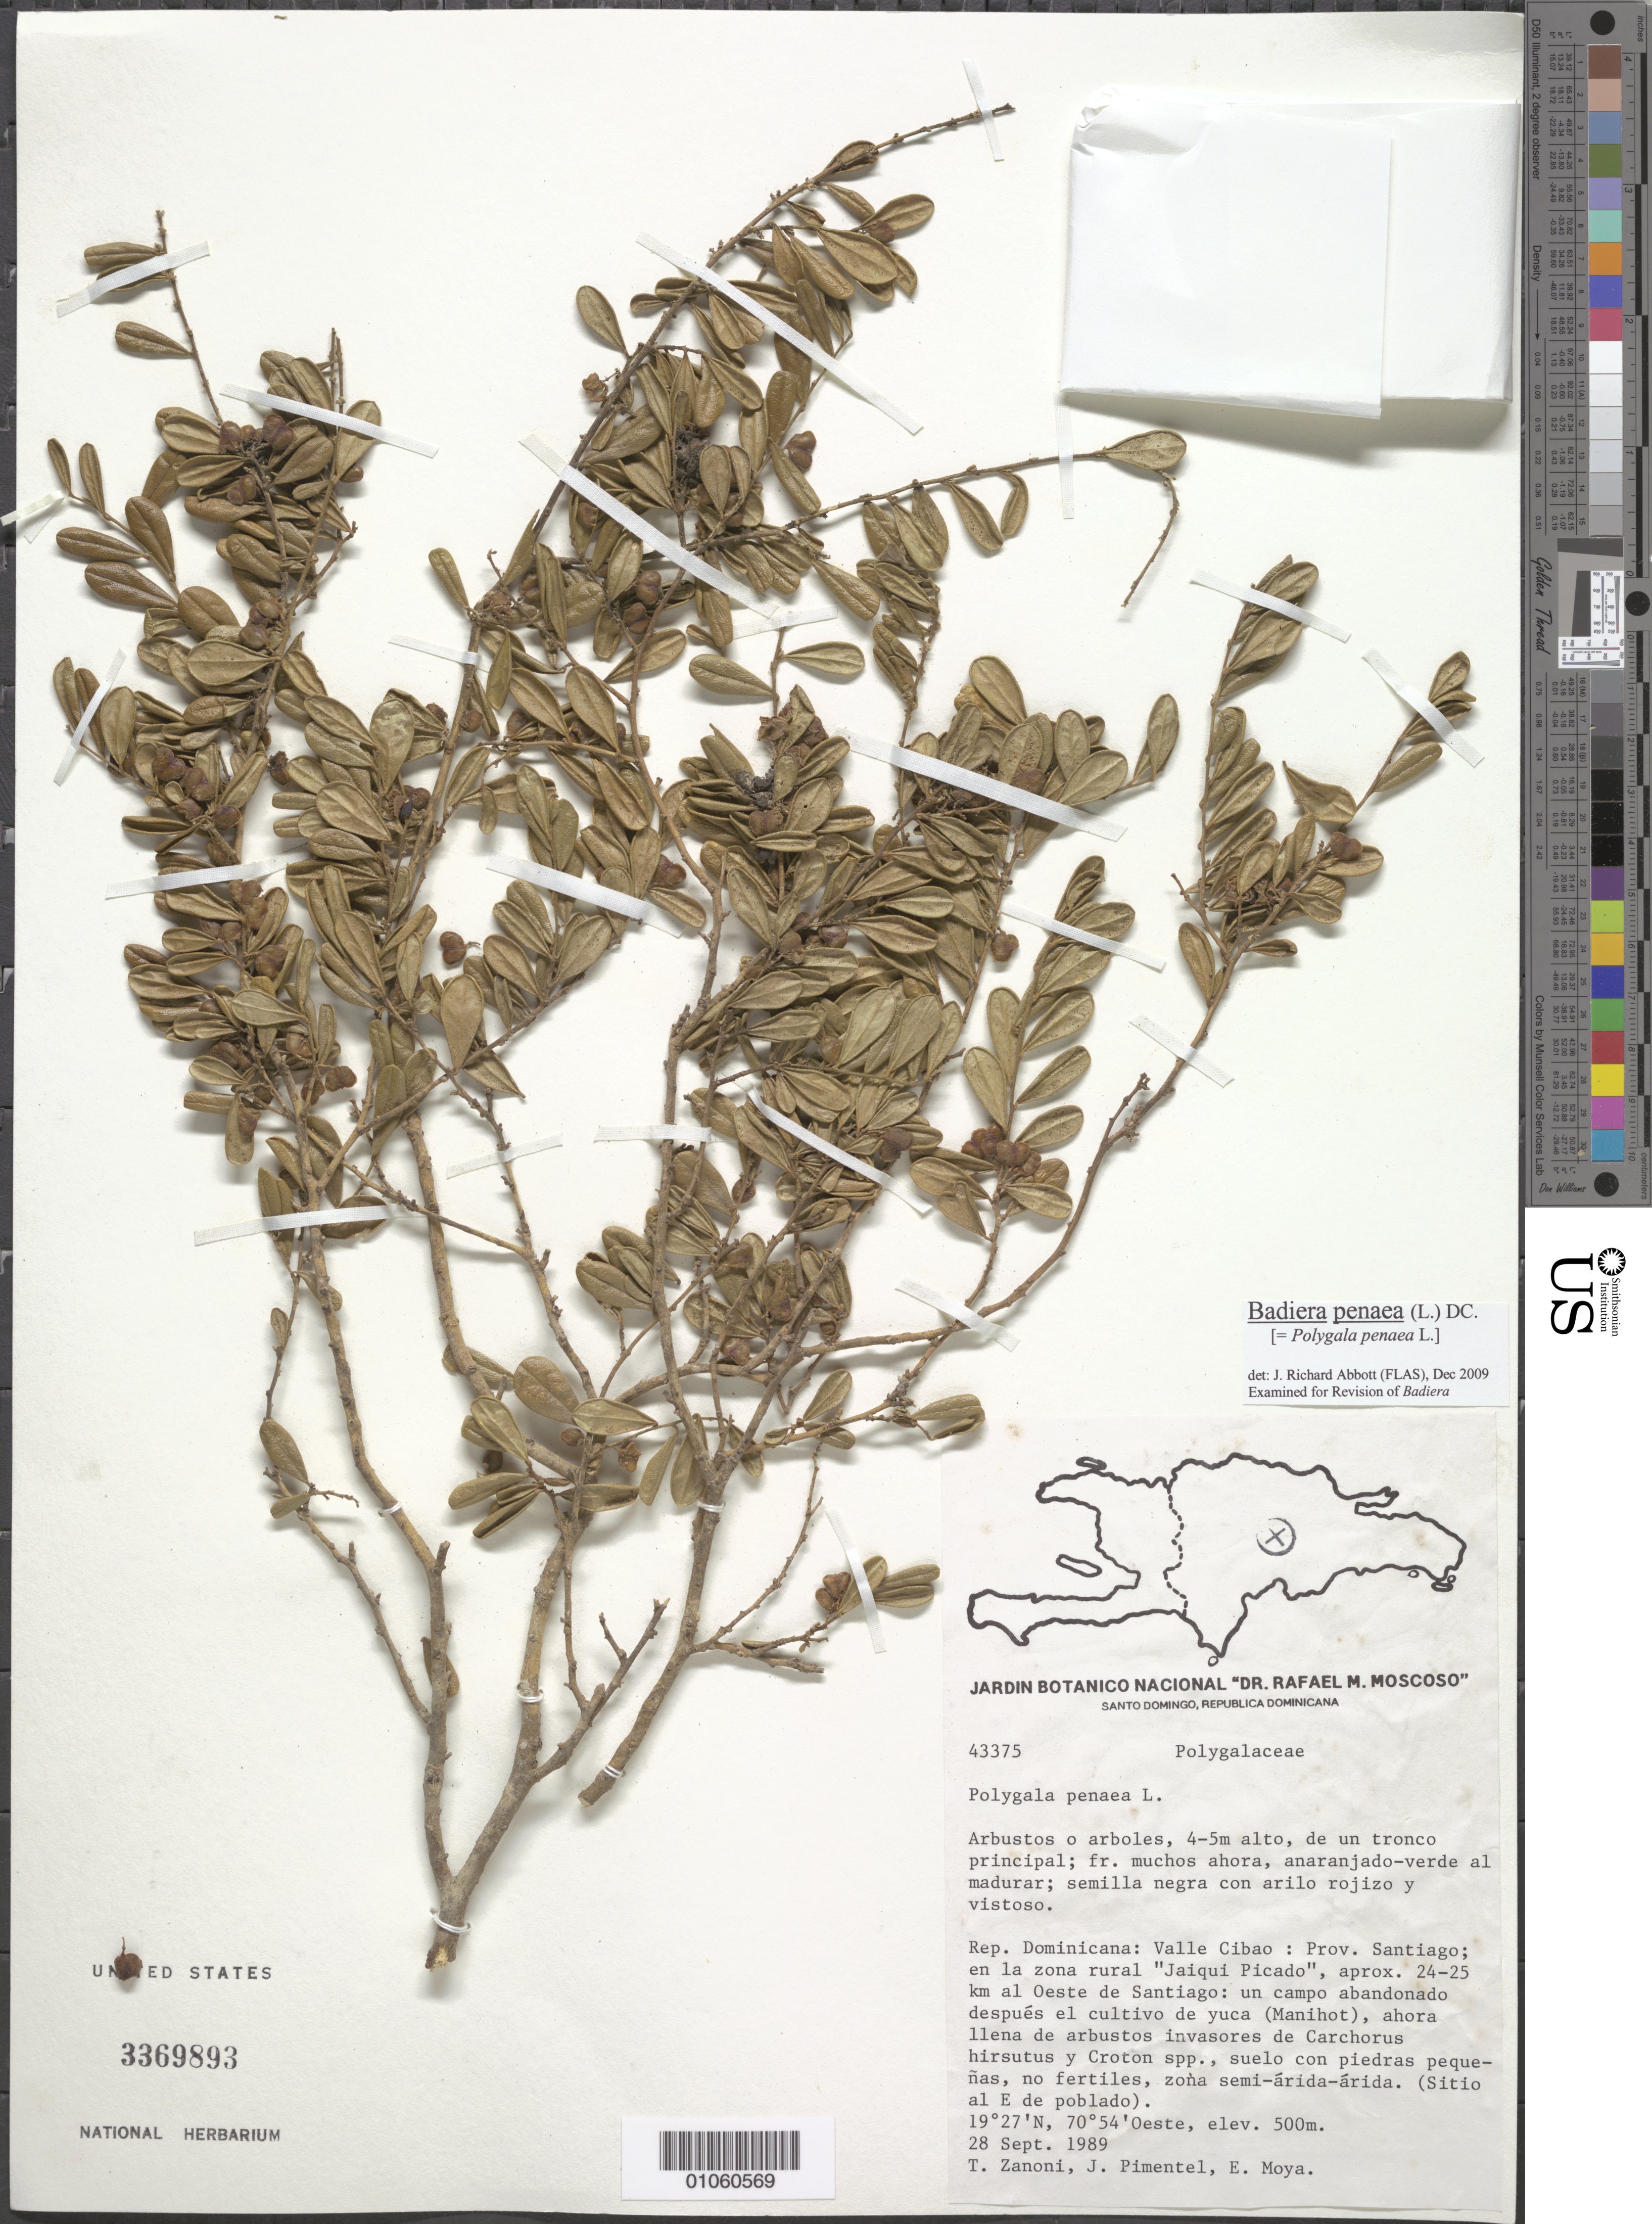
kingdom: Plantae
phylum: Tracheophyta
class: Magnoliopsida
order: Fabales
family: Polygalaceae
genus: Badiera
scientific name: Badiera penaea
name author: (L.) DC.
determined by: Abbott, J. R., (FLAS)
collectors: T. A. Zanoni, J. Pimentel & E. Moya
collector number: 43375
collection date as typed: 28 Sep 1989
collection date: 1989-09-28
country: Dominican Republic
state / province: Santiago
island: Hispaniola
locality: Valle Cibao, en la zona rural "Jaiqui Picado", aprox. 24-25 km al Oest de Santiago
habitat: Un campo abandonado depsués el cultivo de yuca (Manihot), ahora llena de arbustos invasores de Carchorus hirsutus y Croton spp., suelo con piedras pequeñas, no fertiles, zona semi-árida. Sitio al E de poblado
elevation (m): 500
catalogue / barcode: US 3369893